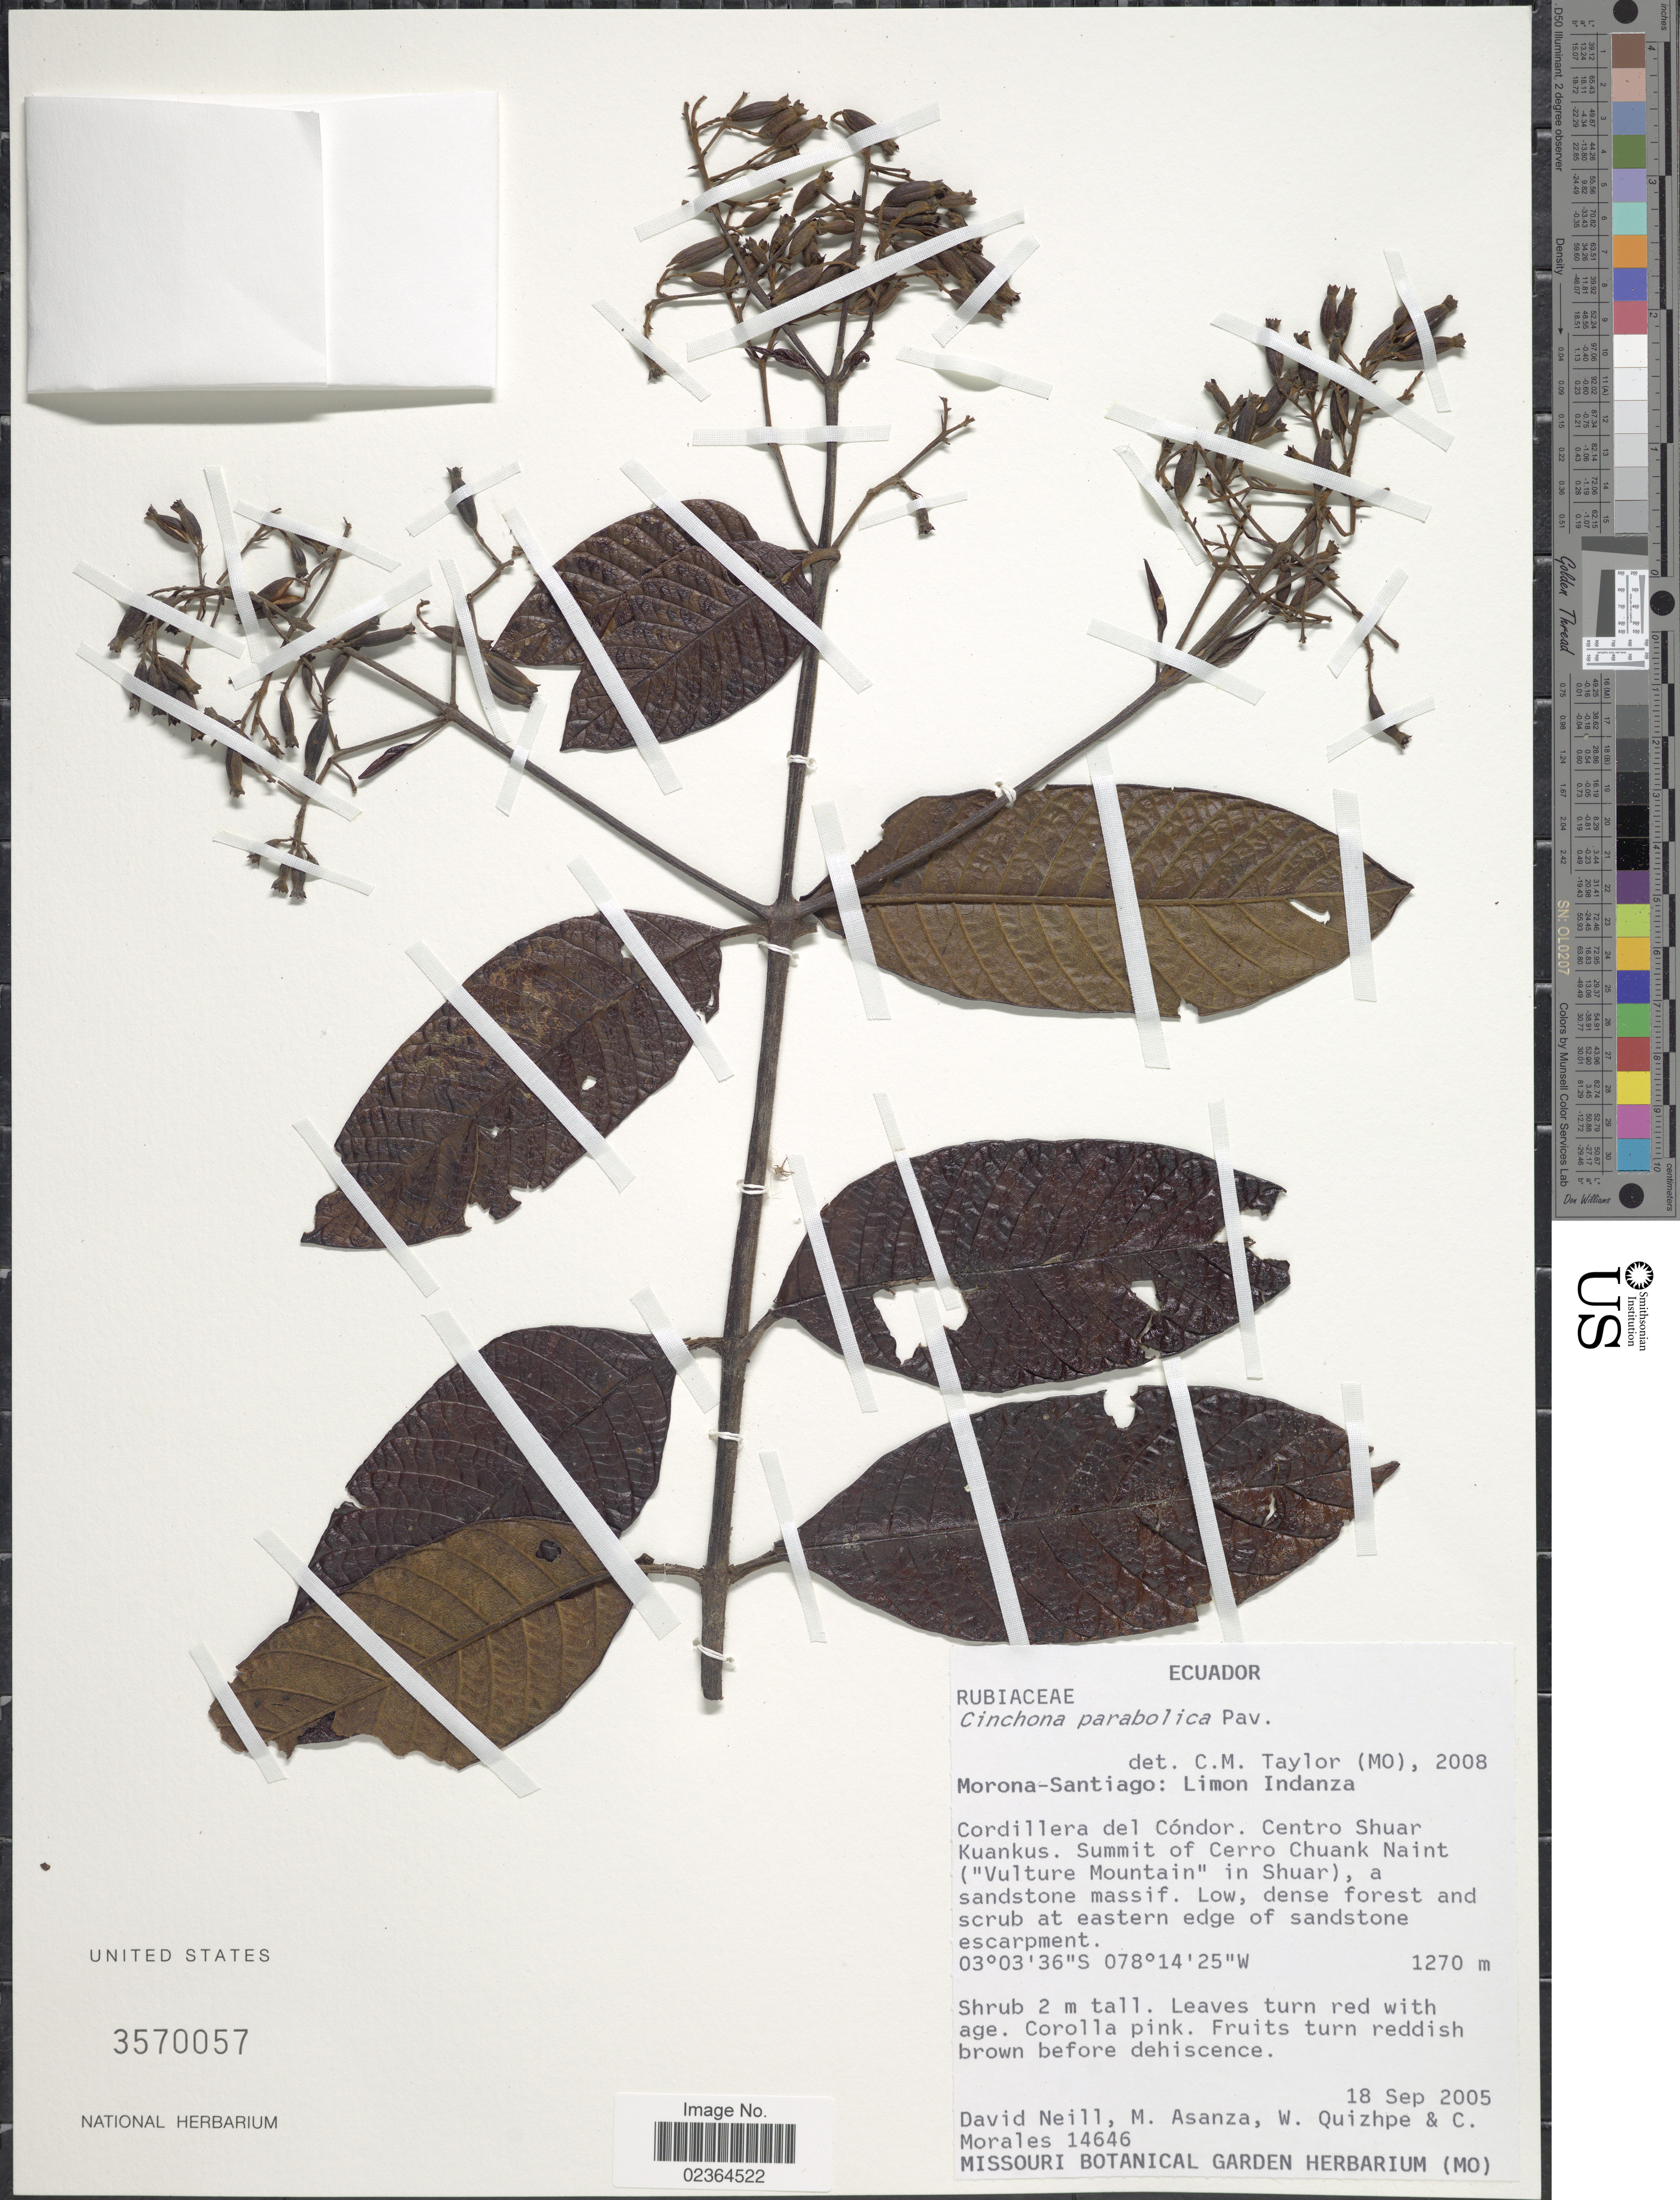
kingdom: Plantae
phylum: Tracheophyta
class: Magnoliopsida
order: Gentianales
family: Rubiaceae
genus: Cinchona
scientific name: Cinchona parabolica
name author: Pav.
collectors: D. A. Neill, M. Asanza, W. Quizhpe & C. Morales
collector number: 14646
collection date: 2005-09-18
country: Ecuador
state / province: Morona-Santiago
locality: Morono-Santiago: Limon Indanza, Cordillera del Condor, Centro Shuar Kuankus, Summit of Cerro Chuank Naint (Vulture Mountain in Shuar)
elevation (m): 1270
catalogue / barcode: US 3570057